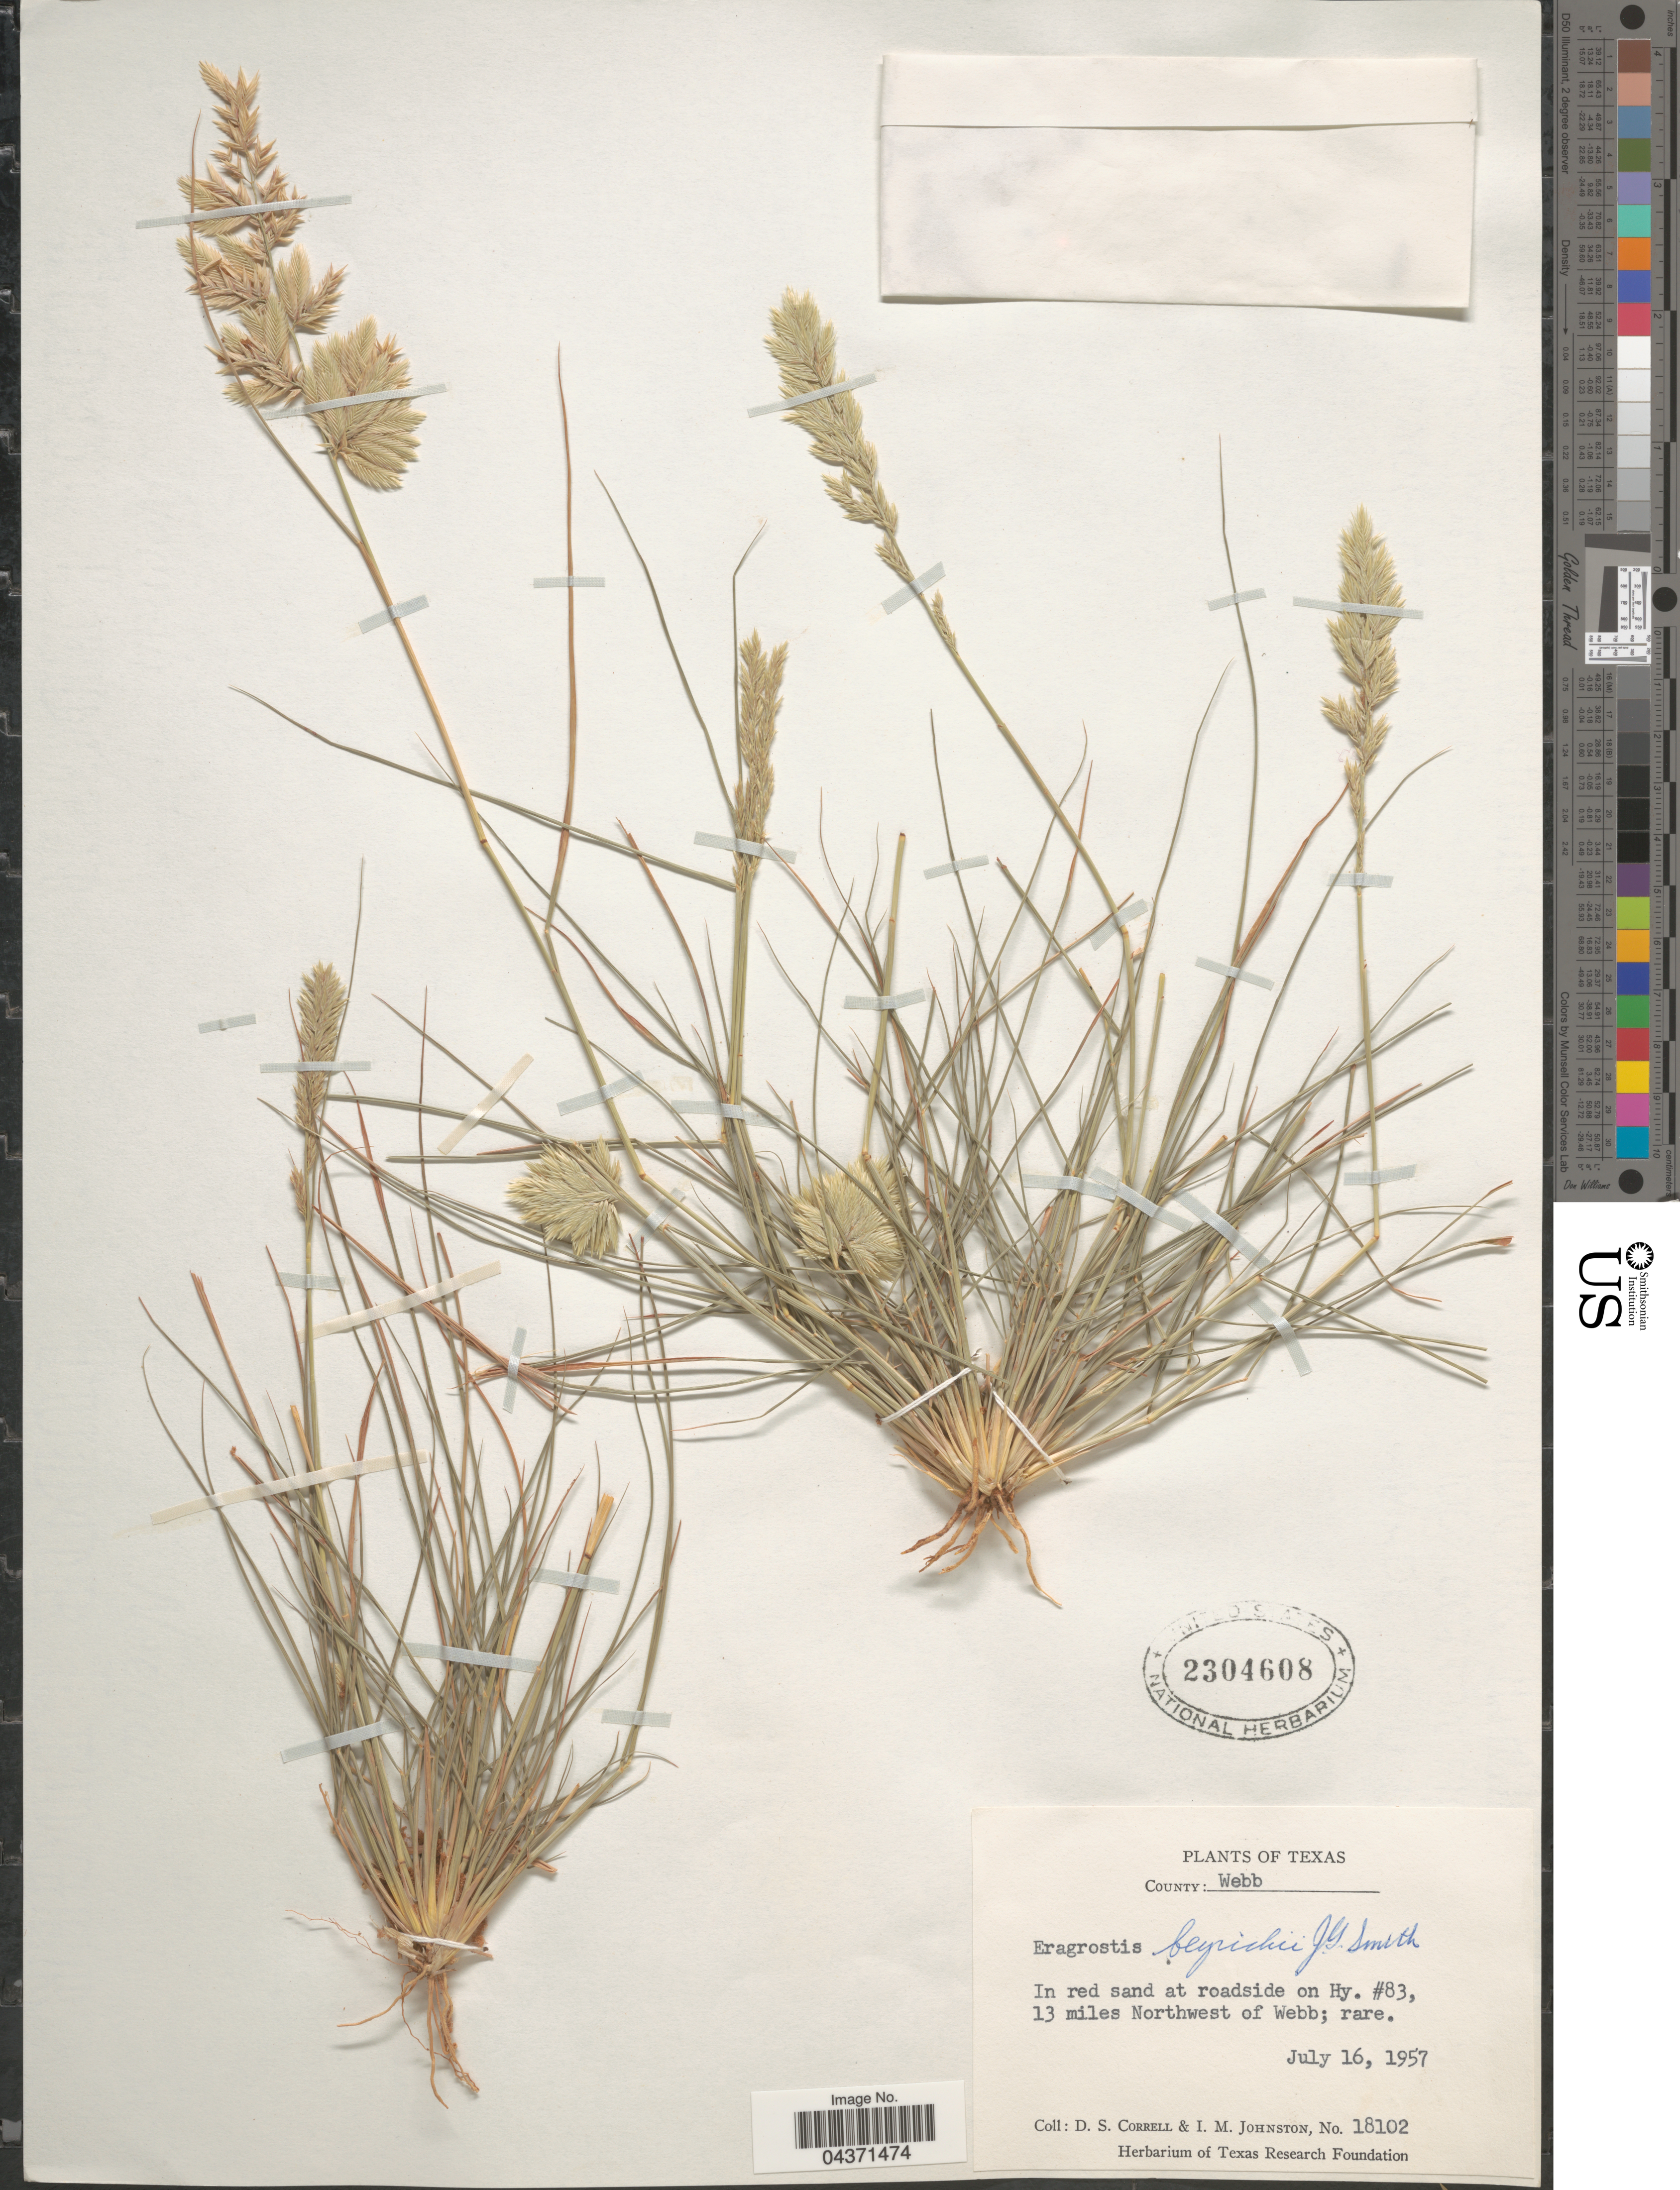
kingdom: Plantae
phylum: Tracheophyta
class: Liliopsida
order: Poales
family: Poaceae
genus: Eragrostis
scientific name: Eragrostis secundiflora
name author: J. Presl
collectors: D. S. Correll & I.M. Johnston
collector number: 18102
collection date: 1957-07-16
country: United States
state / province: Texas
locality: County: Webb. In red sand at roadside on Hy. #83, 13 miles Northwest of Webb.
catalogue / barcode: US 2304608